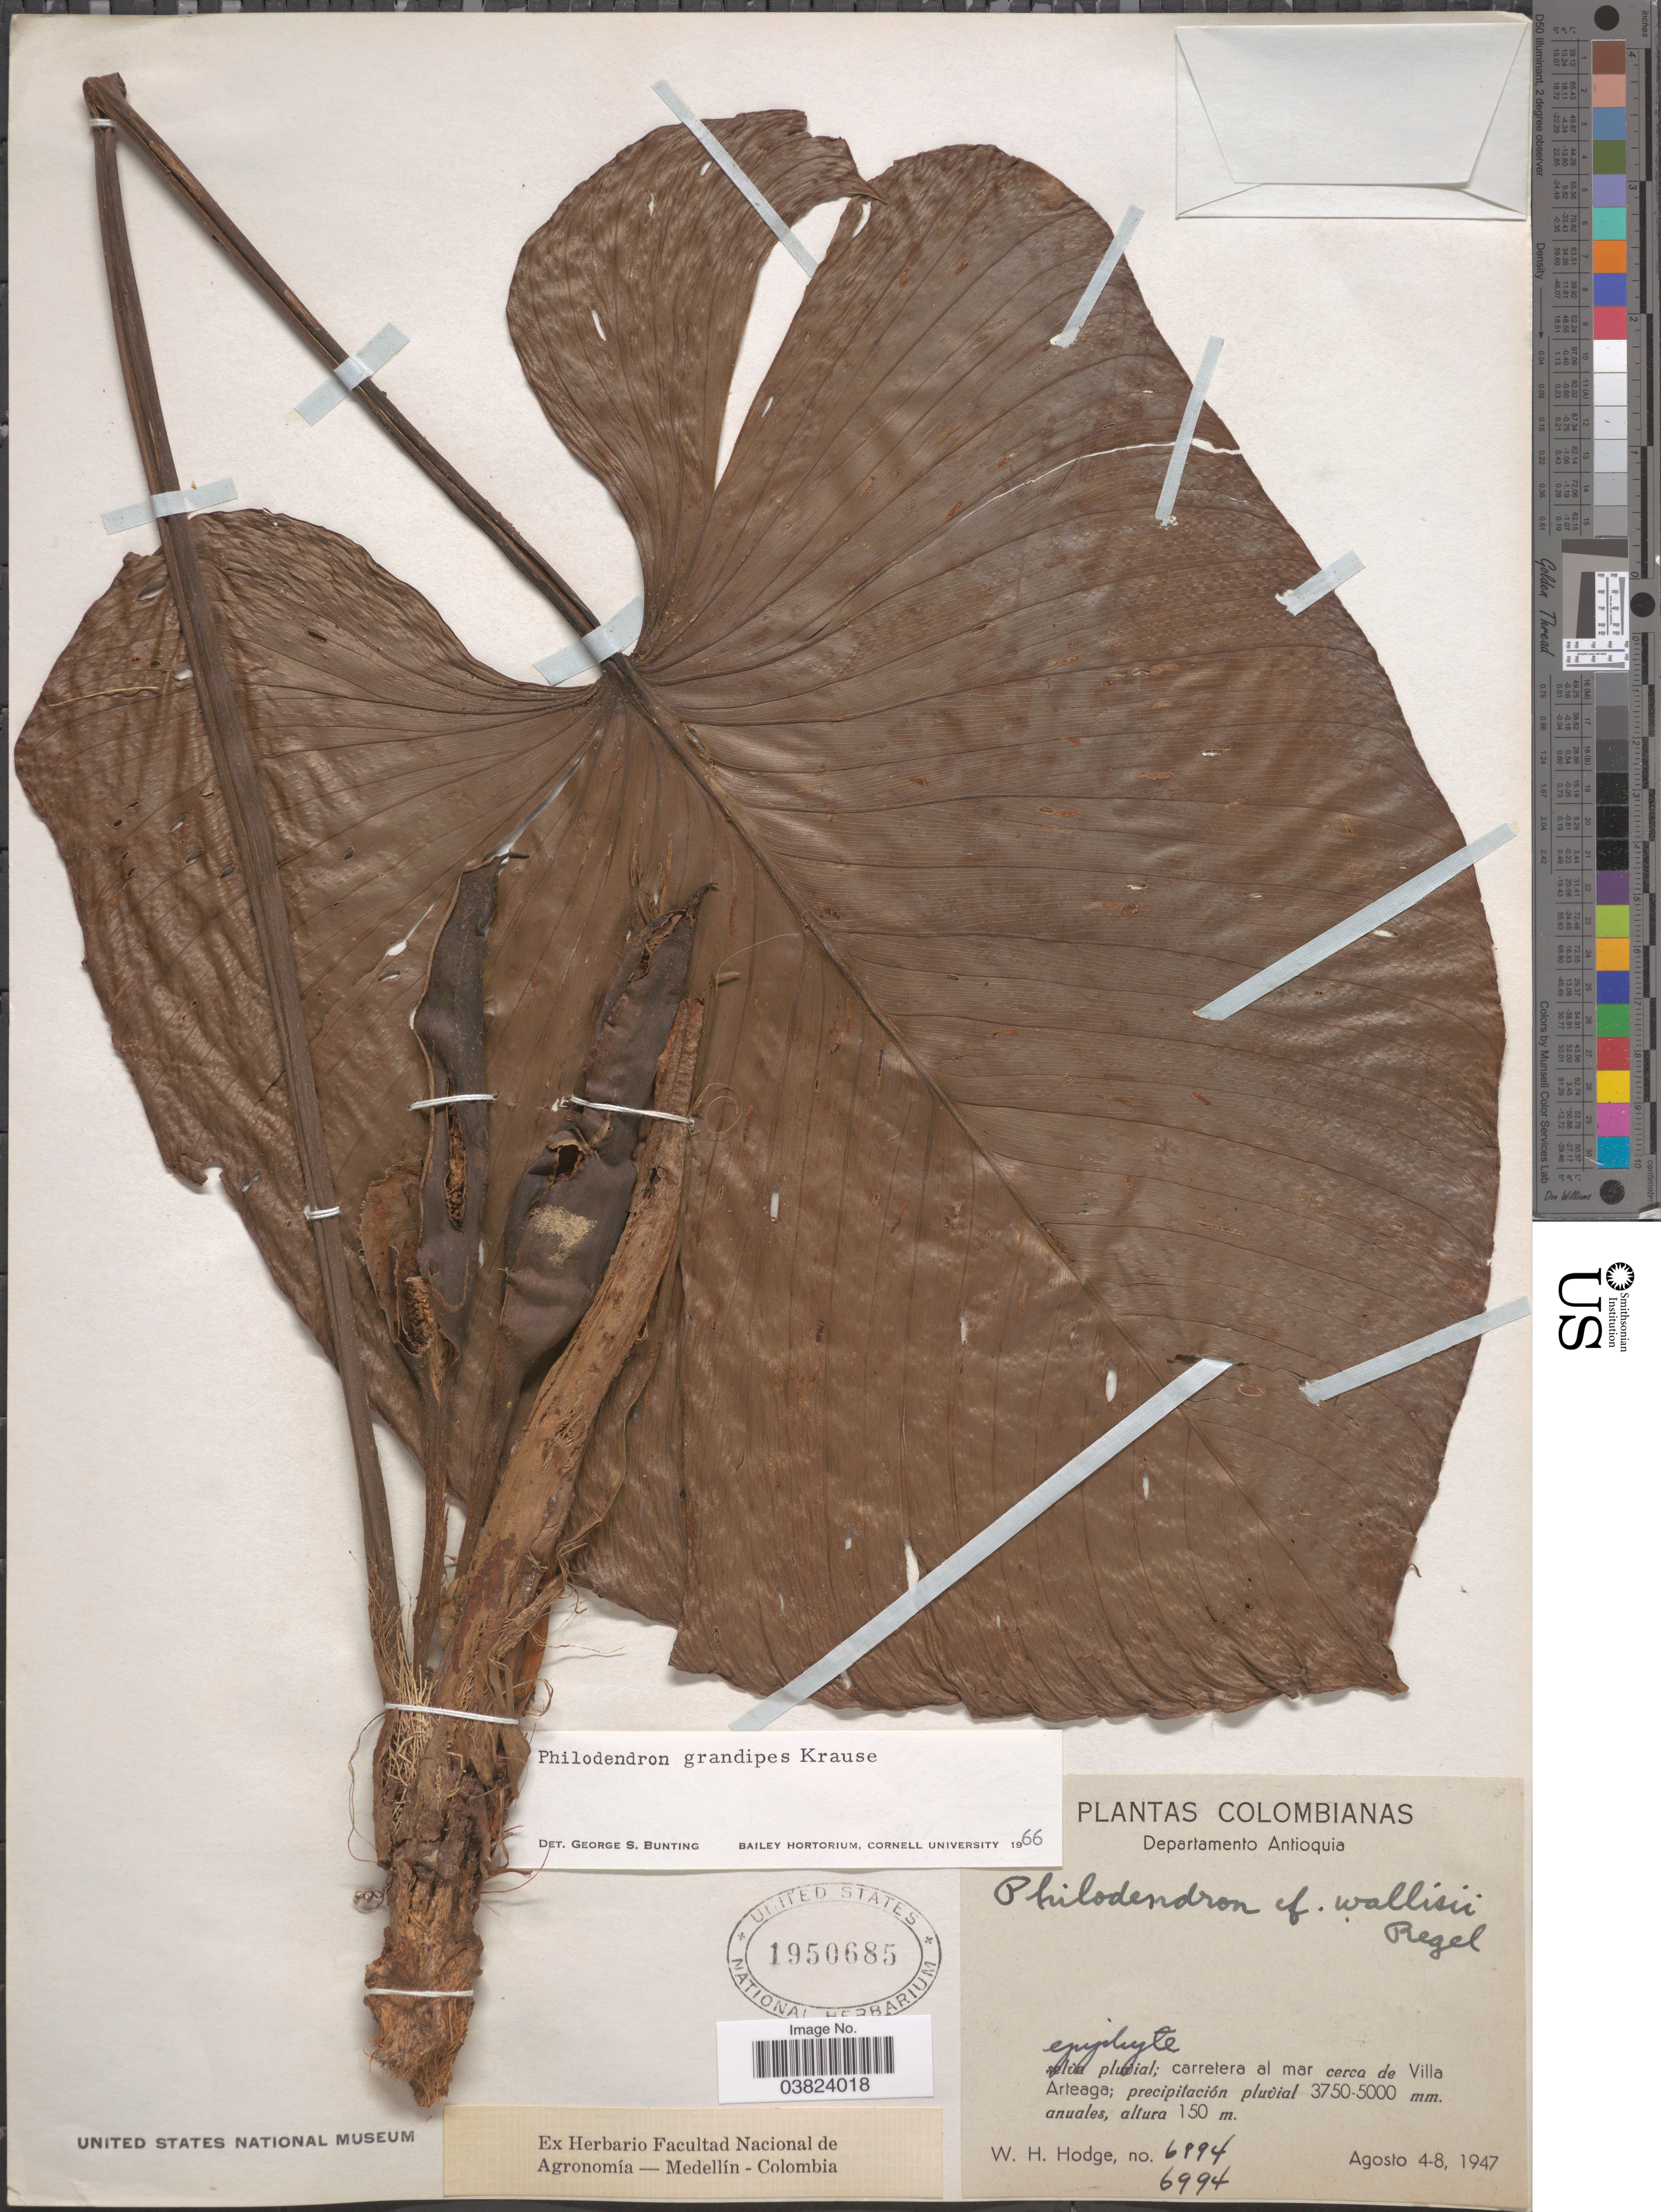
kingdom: Plantae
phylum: Tracheophyta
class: Liliopsida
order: Alismatales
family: Araceae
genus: Philodendron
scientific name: Philodendron grandipes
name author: K. Krause in Engl.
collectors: W. Hodge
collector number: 6994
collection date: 1947-08-04/1947-08-08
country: Colombia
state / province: Antioquia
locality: Departamento Antioquia. Carretera al mar cerca de Villa Arteaga.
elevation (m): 150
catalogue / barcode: US 1950685